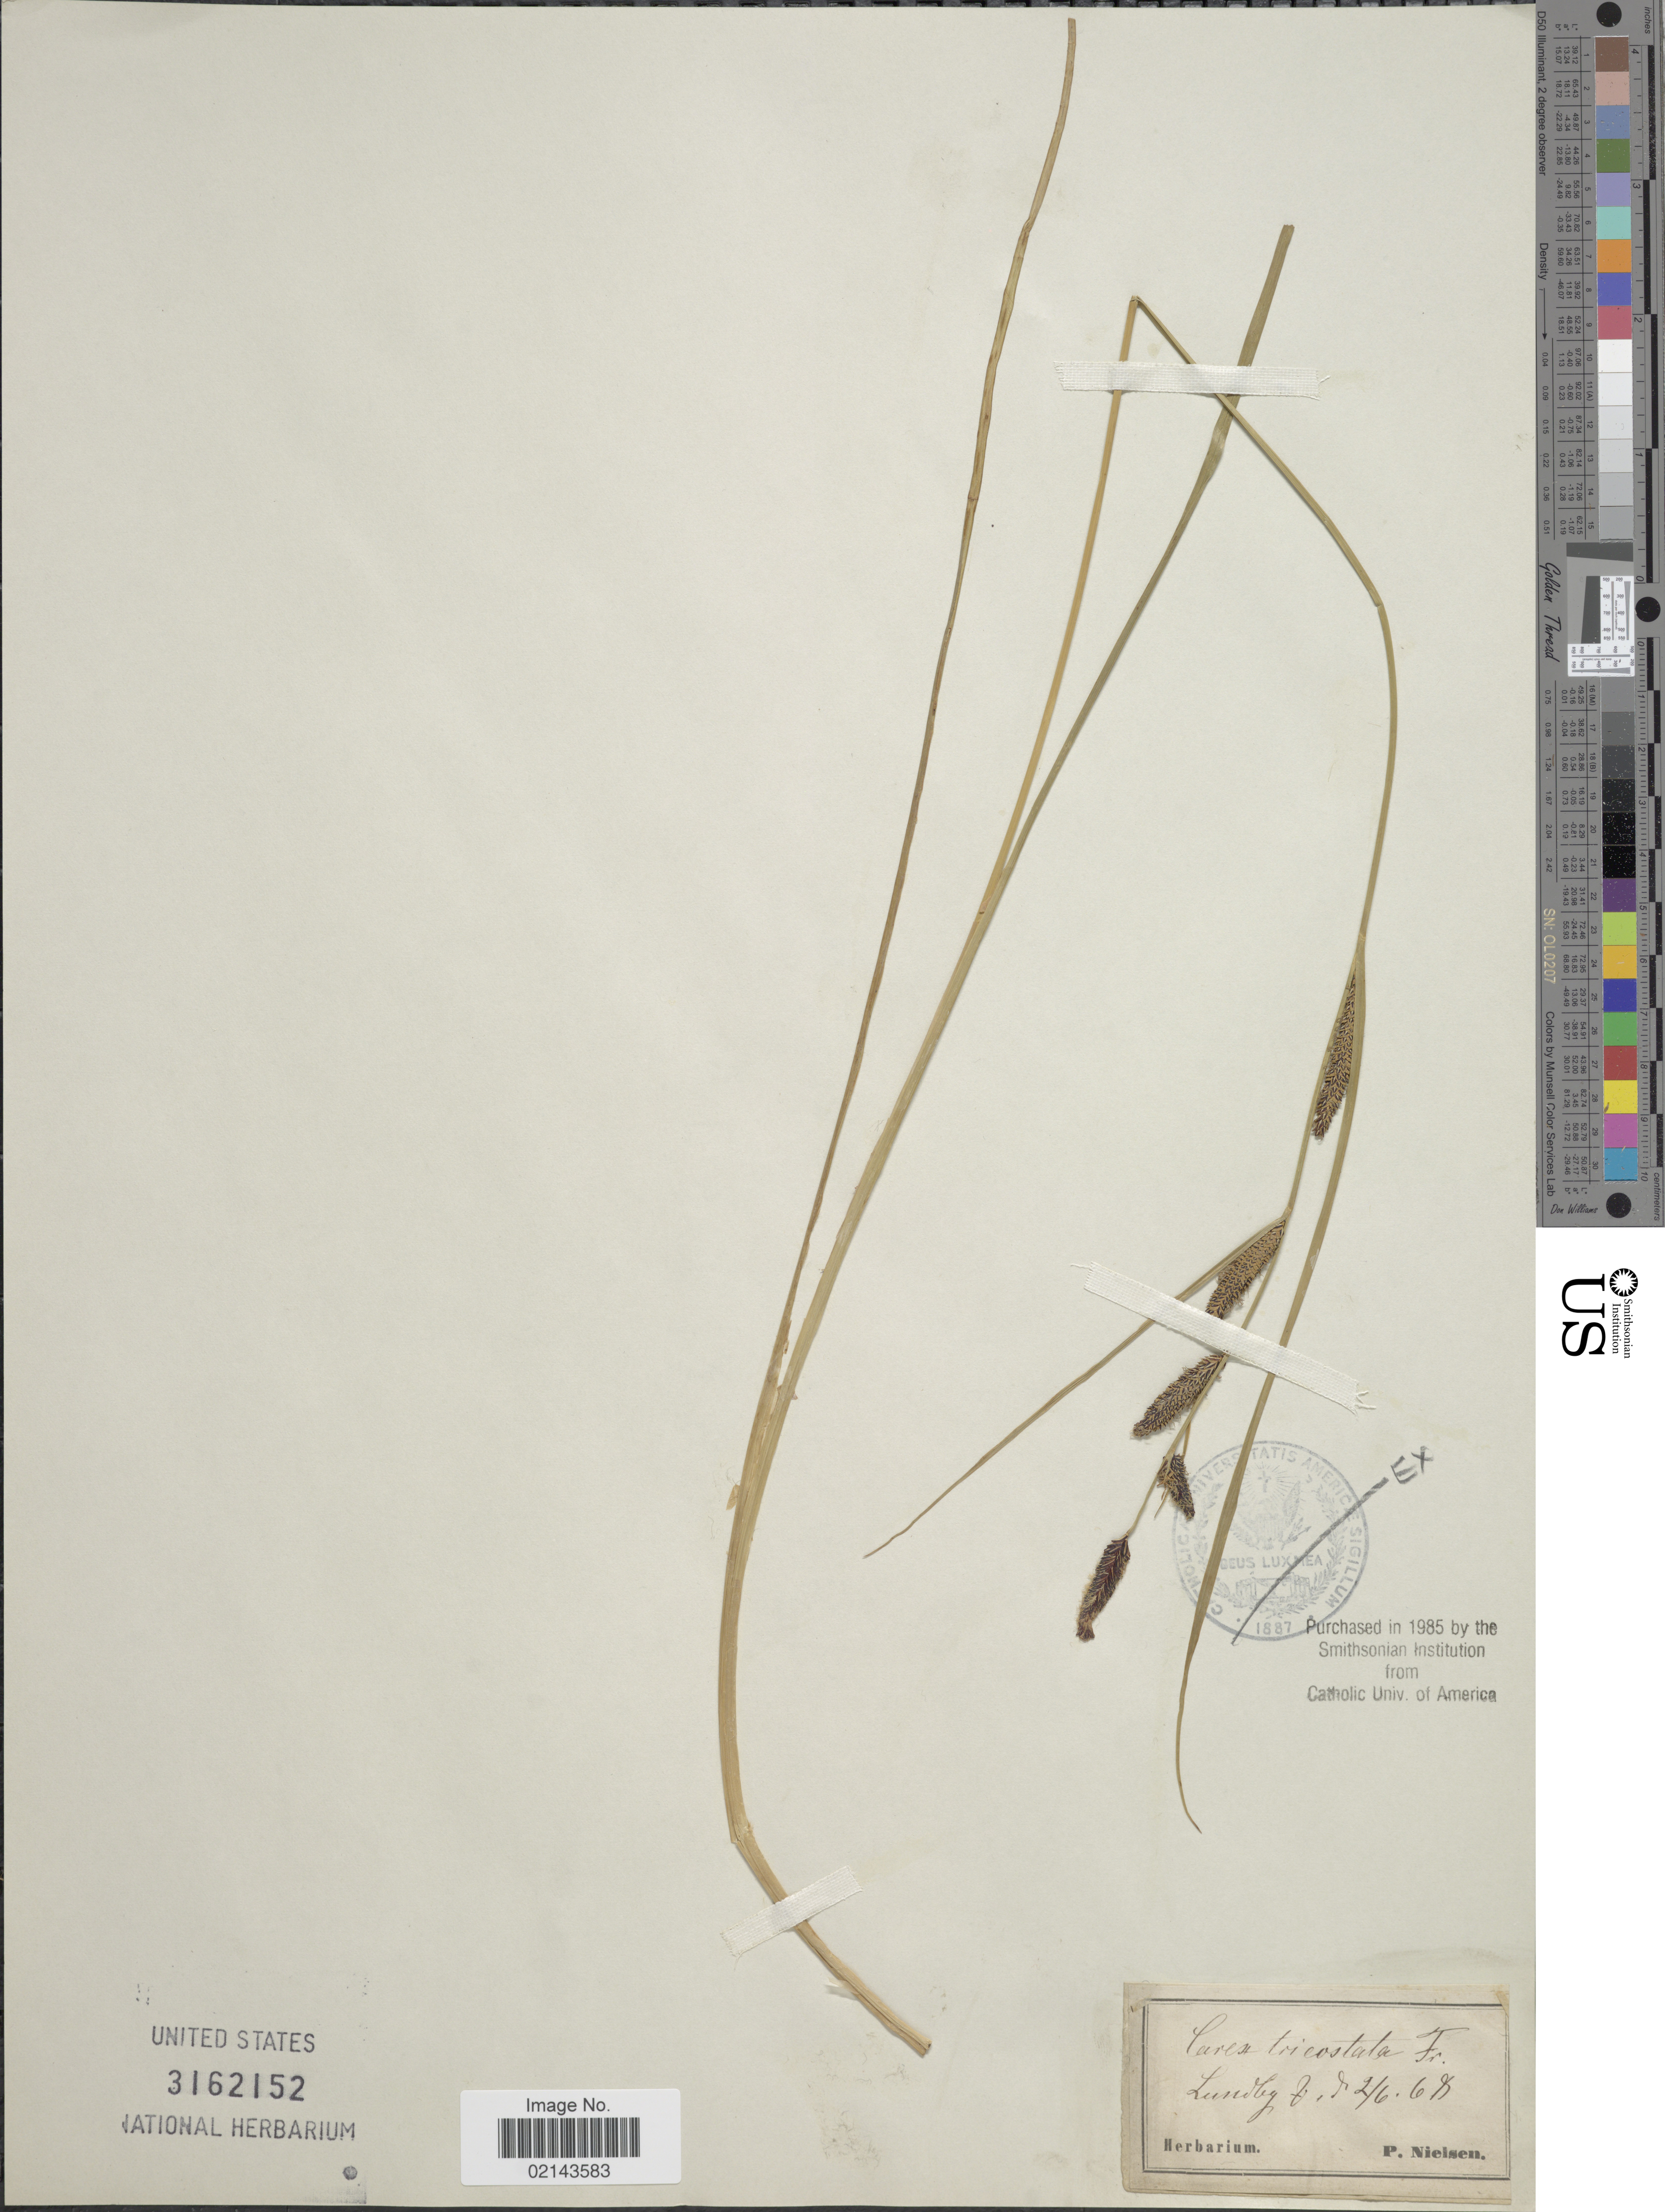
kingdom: Plantae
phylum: Tracheophyta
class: Liliopsida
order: Poales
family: Cyperaceae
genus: Carex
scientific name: Carex acuta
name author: L.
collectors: P. Nielsen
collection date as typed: Transcribed d/m/y: 2/6/68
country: Sweden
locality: Lundby.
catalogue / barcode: US 3162152